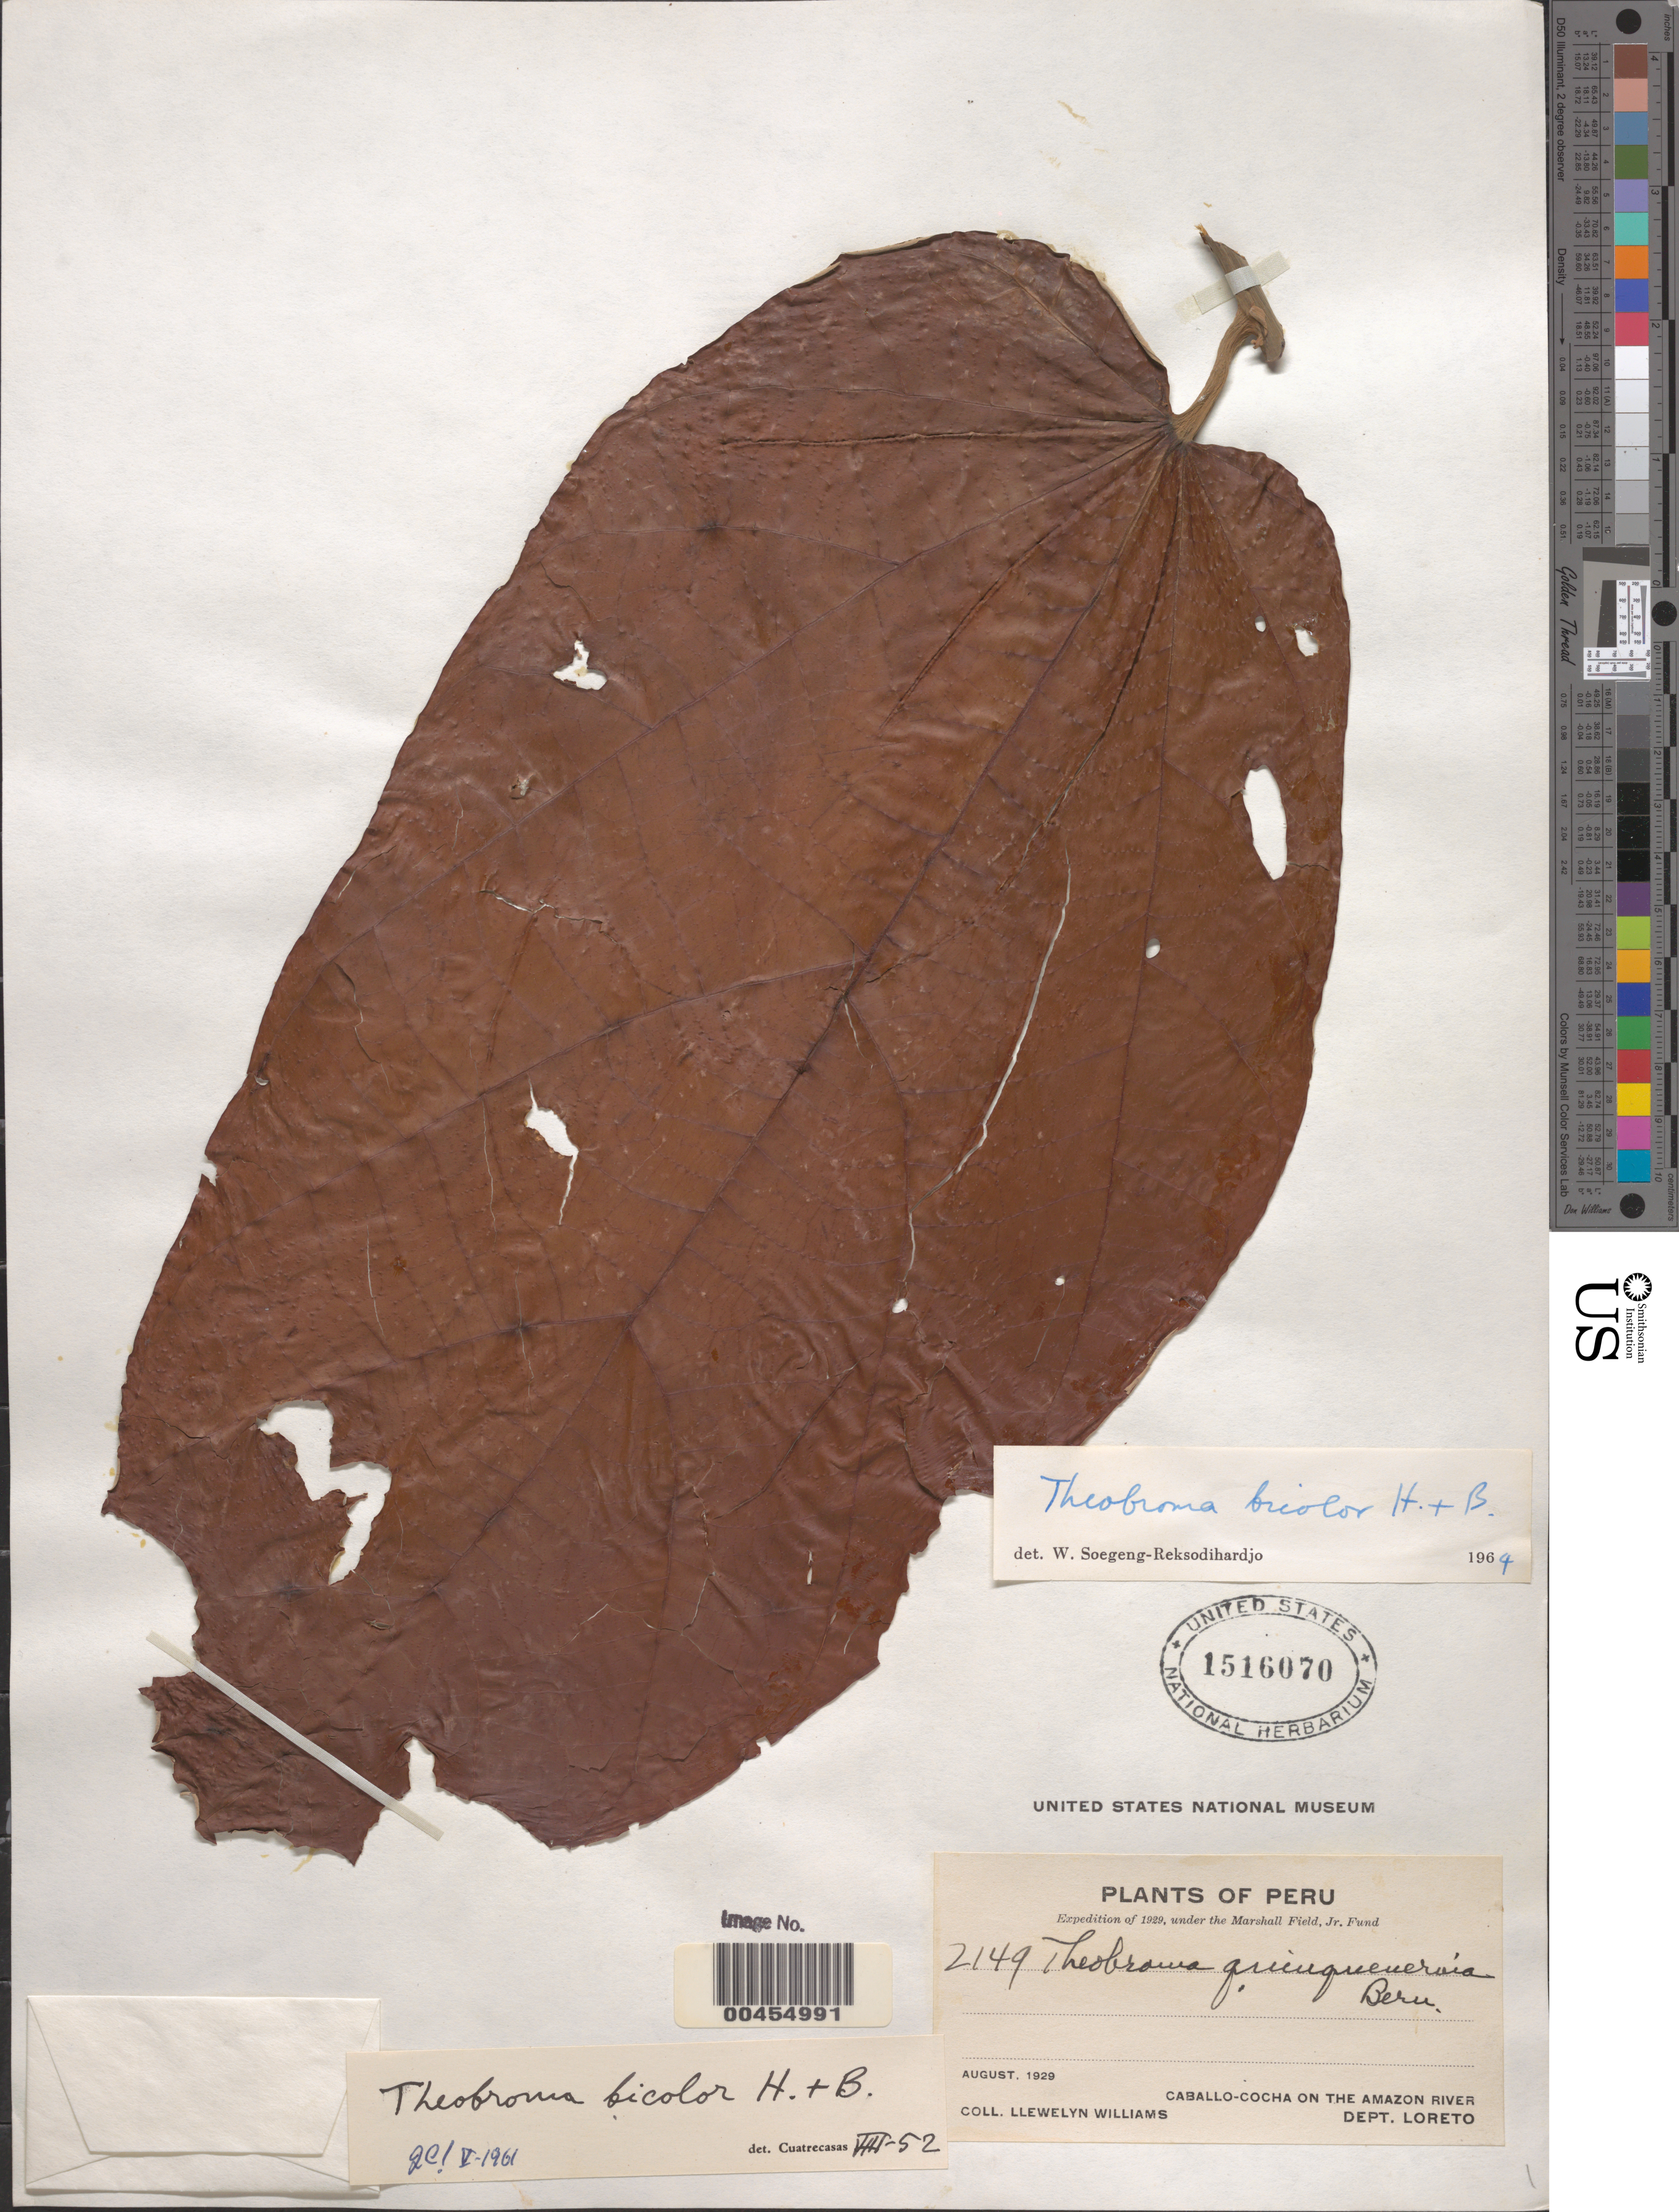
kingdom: Plantae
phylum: Tracheophyta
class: Magnoliopsida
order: Malvales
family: Malvaceae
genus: Theobroma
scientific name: Theobroma bicolor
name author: Bonpl.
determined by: Dorr, L. J., (BOT), Smithsonian Institution - National Museum of Natural History (UNITED STATES)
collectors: Ll. Williams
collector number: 2149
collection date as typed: Aug 1929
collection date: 1929-08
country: Peru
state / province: Loreto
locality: Caballo-Cocha on the Amazon River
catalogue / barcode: US 1516070